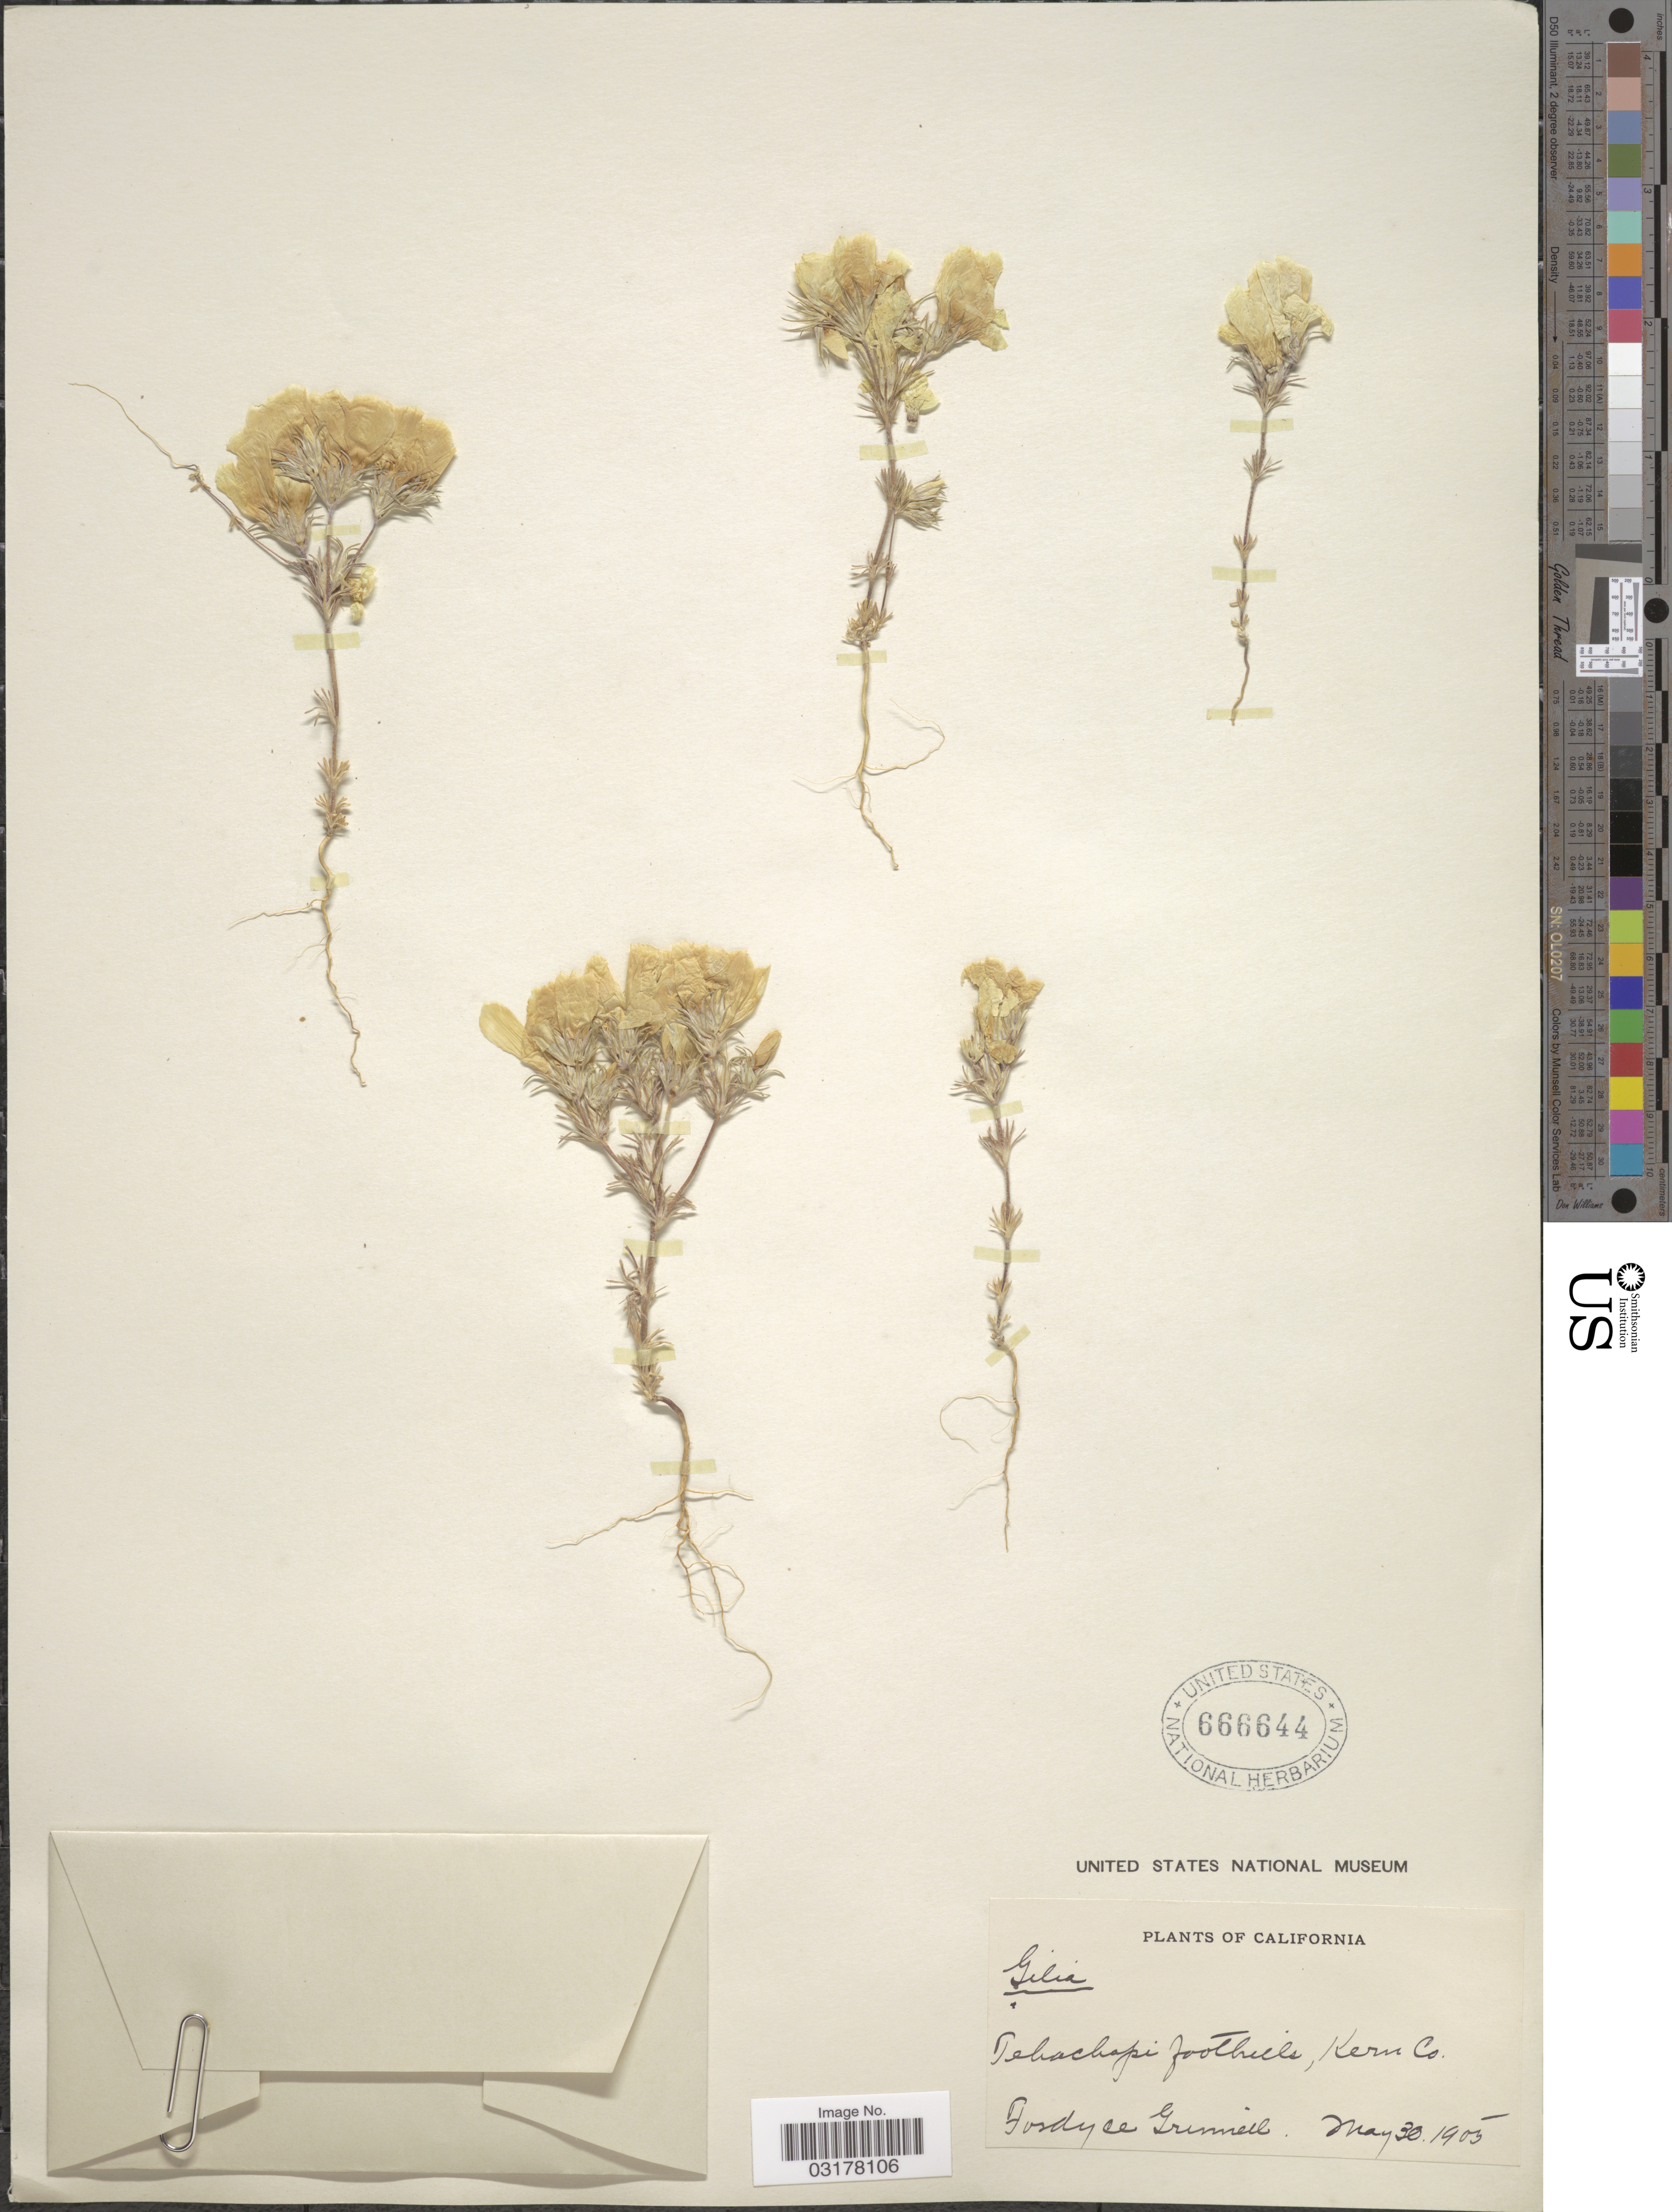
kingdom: Plantae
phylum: Tracheophyta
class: Magnoliopsida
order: Ericales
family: Polemoniaceae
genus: Linanthus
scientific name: Linanthus parryae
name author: (A. Gray) Greene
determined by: Strong, Mark T., (BOT), Smithsonian Institution - National Museum of Natural History (UNITED STATES)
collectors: F. Grinnell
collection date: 1905-05-30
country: United States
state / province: California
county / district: Kern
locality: Tehachapi foothills, Kern Co.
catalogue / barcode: US 666644